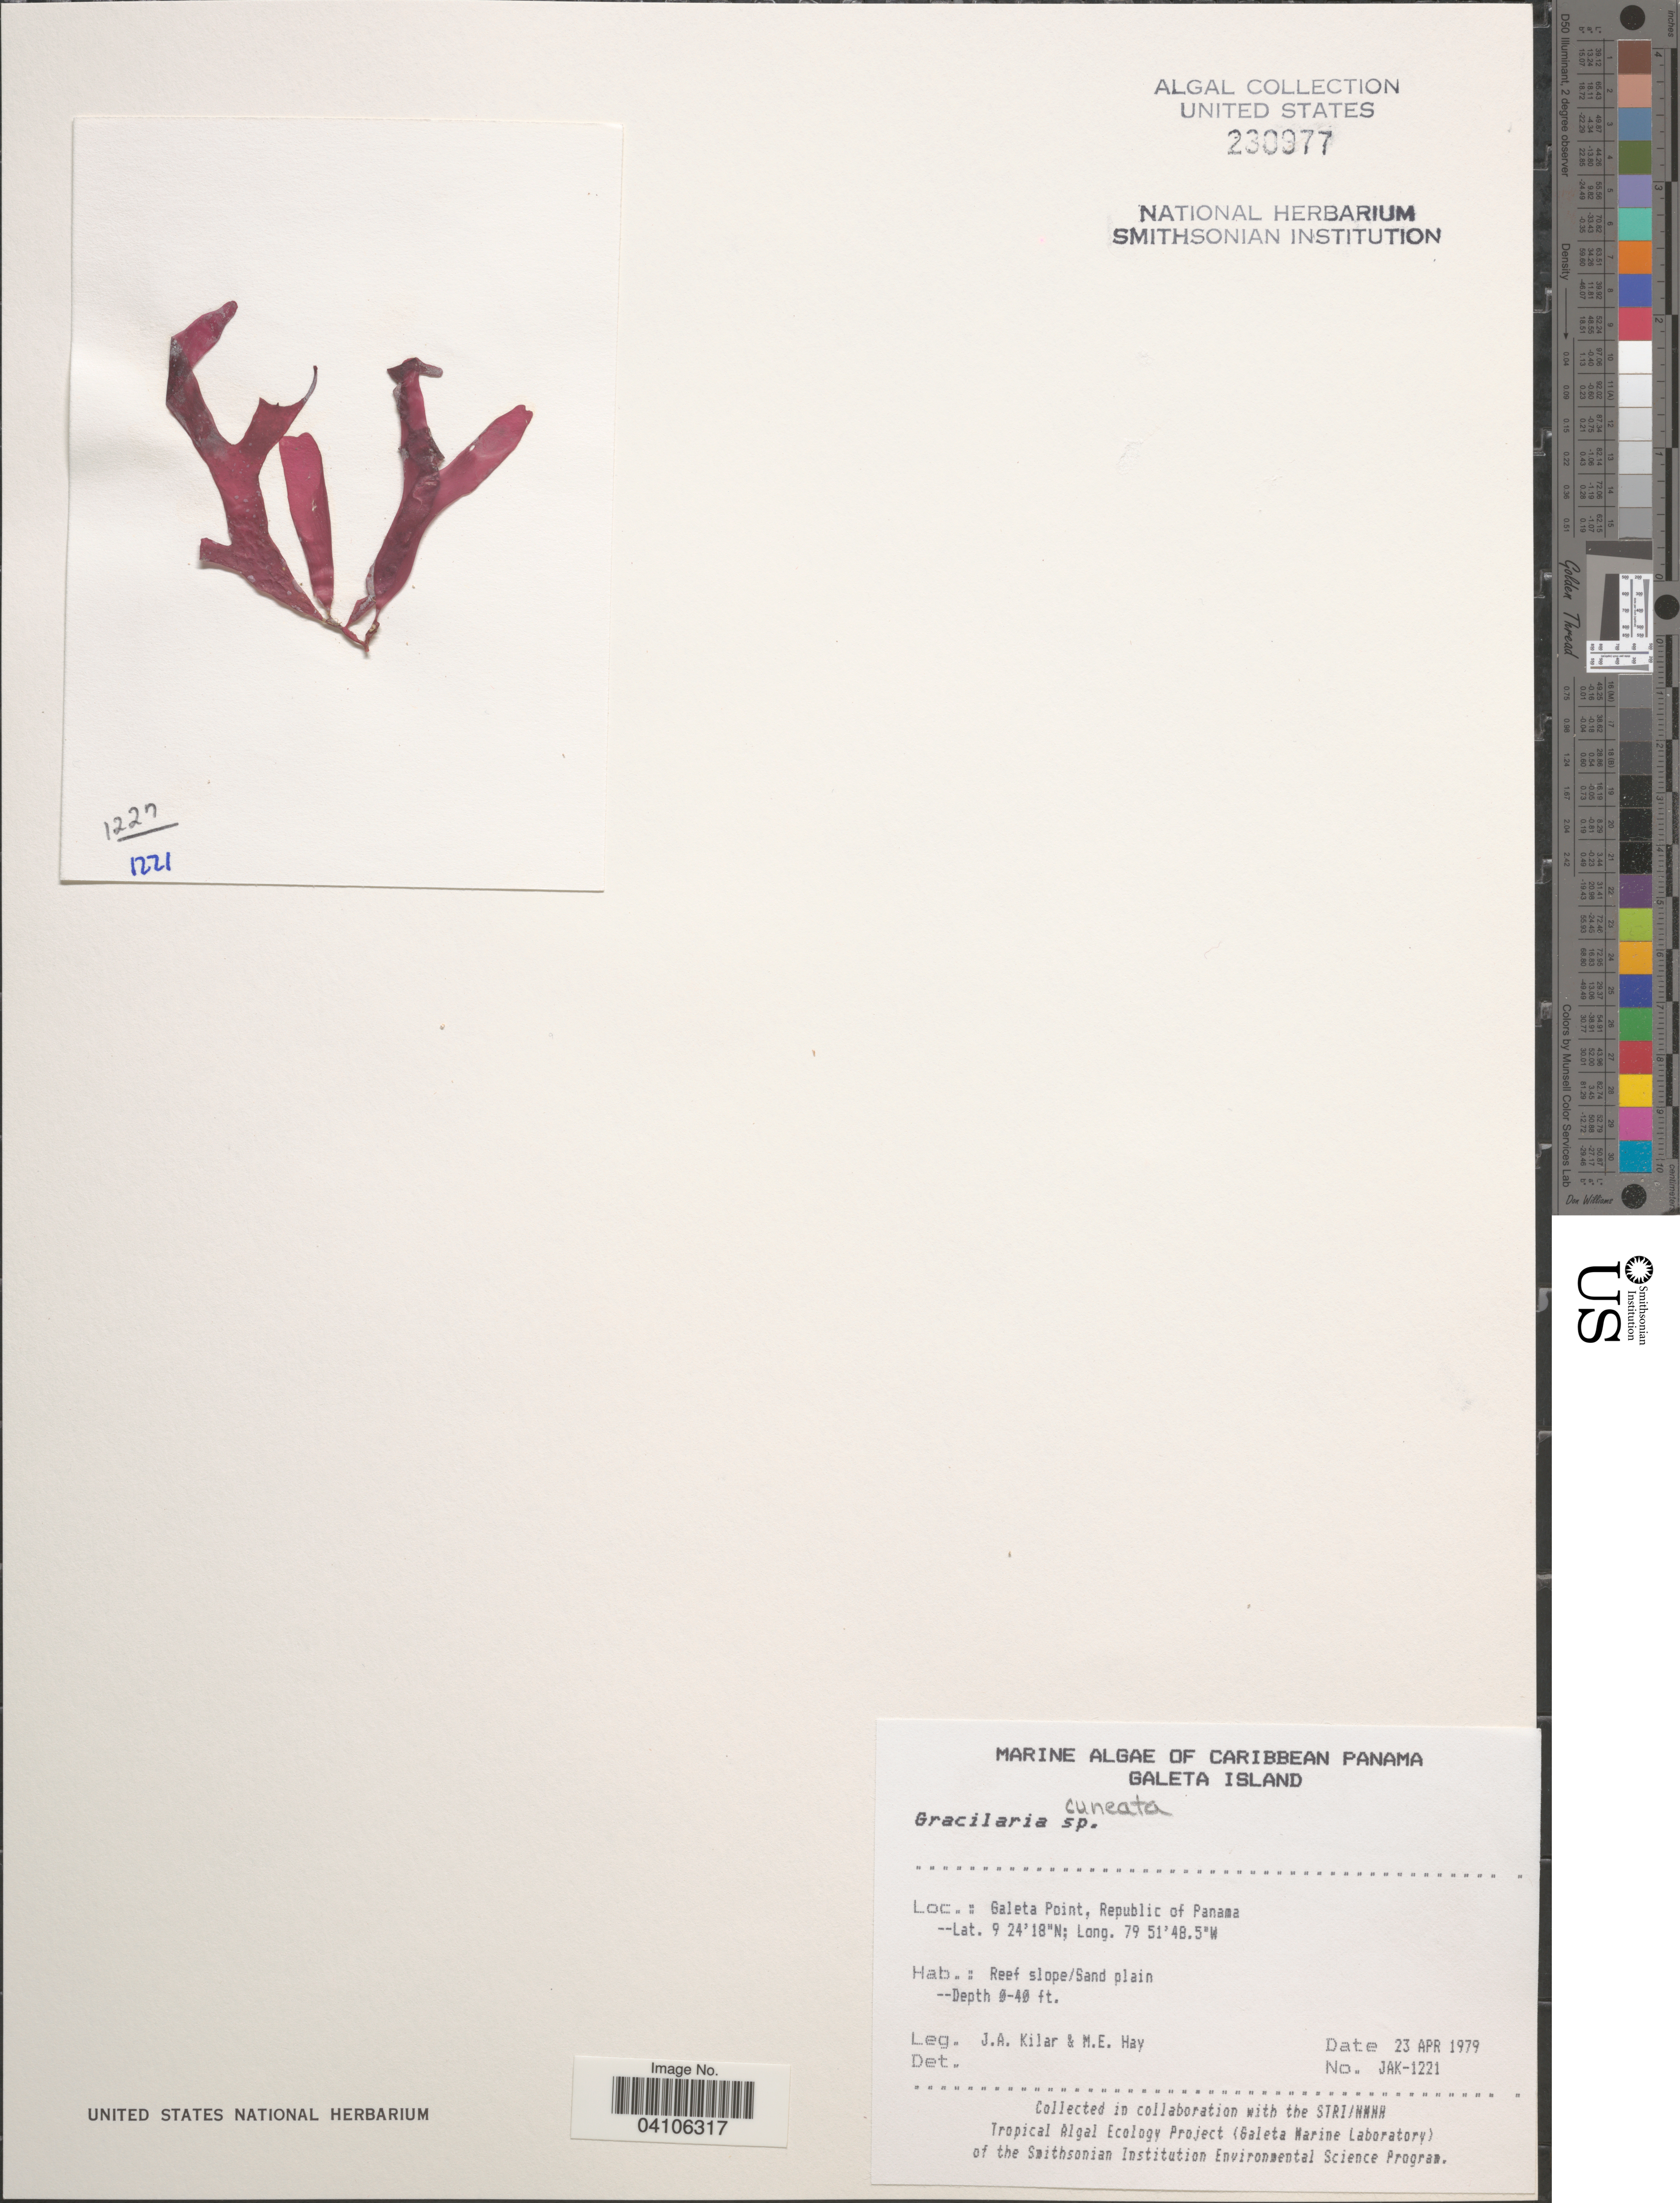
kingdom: Plantae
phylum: Rhodophyta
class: Florideophyceae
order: Gracilariales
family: Gracilariaceae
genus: Gracilaria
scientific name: Gracilaria sp.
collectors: J. A. Kilar & M. E. Hay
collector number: JAK-1221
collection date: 1979-04-23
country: Panama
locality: Caribbean Panama. Galeta Island. Galeta Point, Republic of Panama.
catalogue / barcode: US 230977